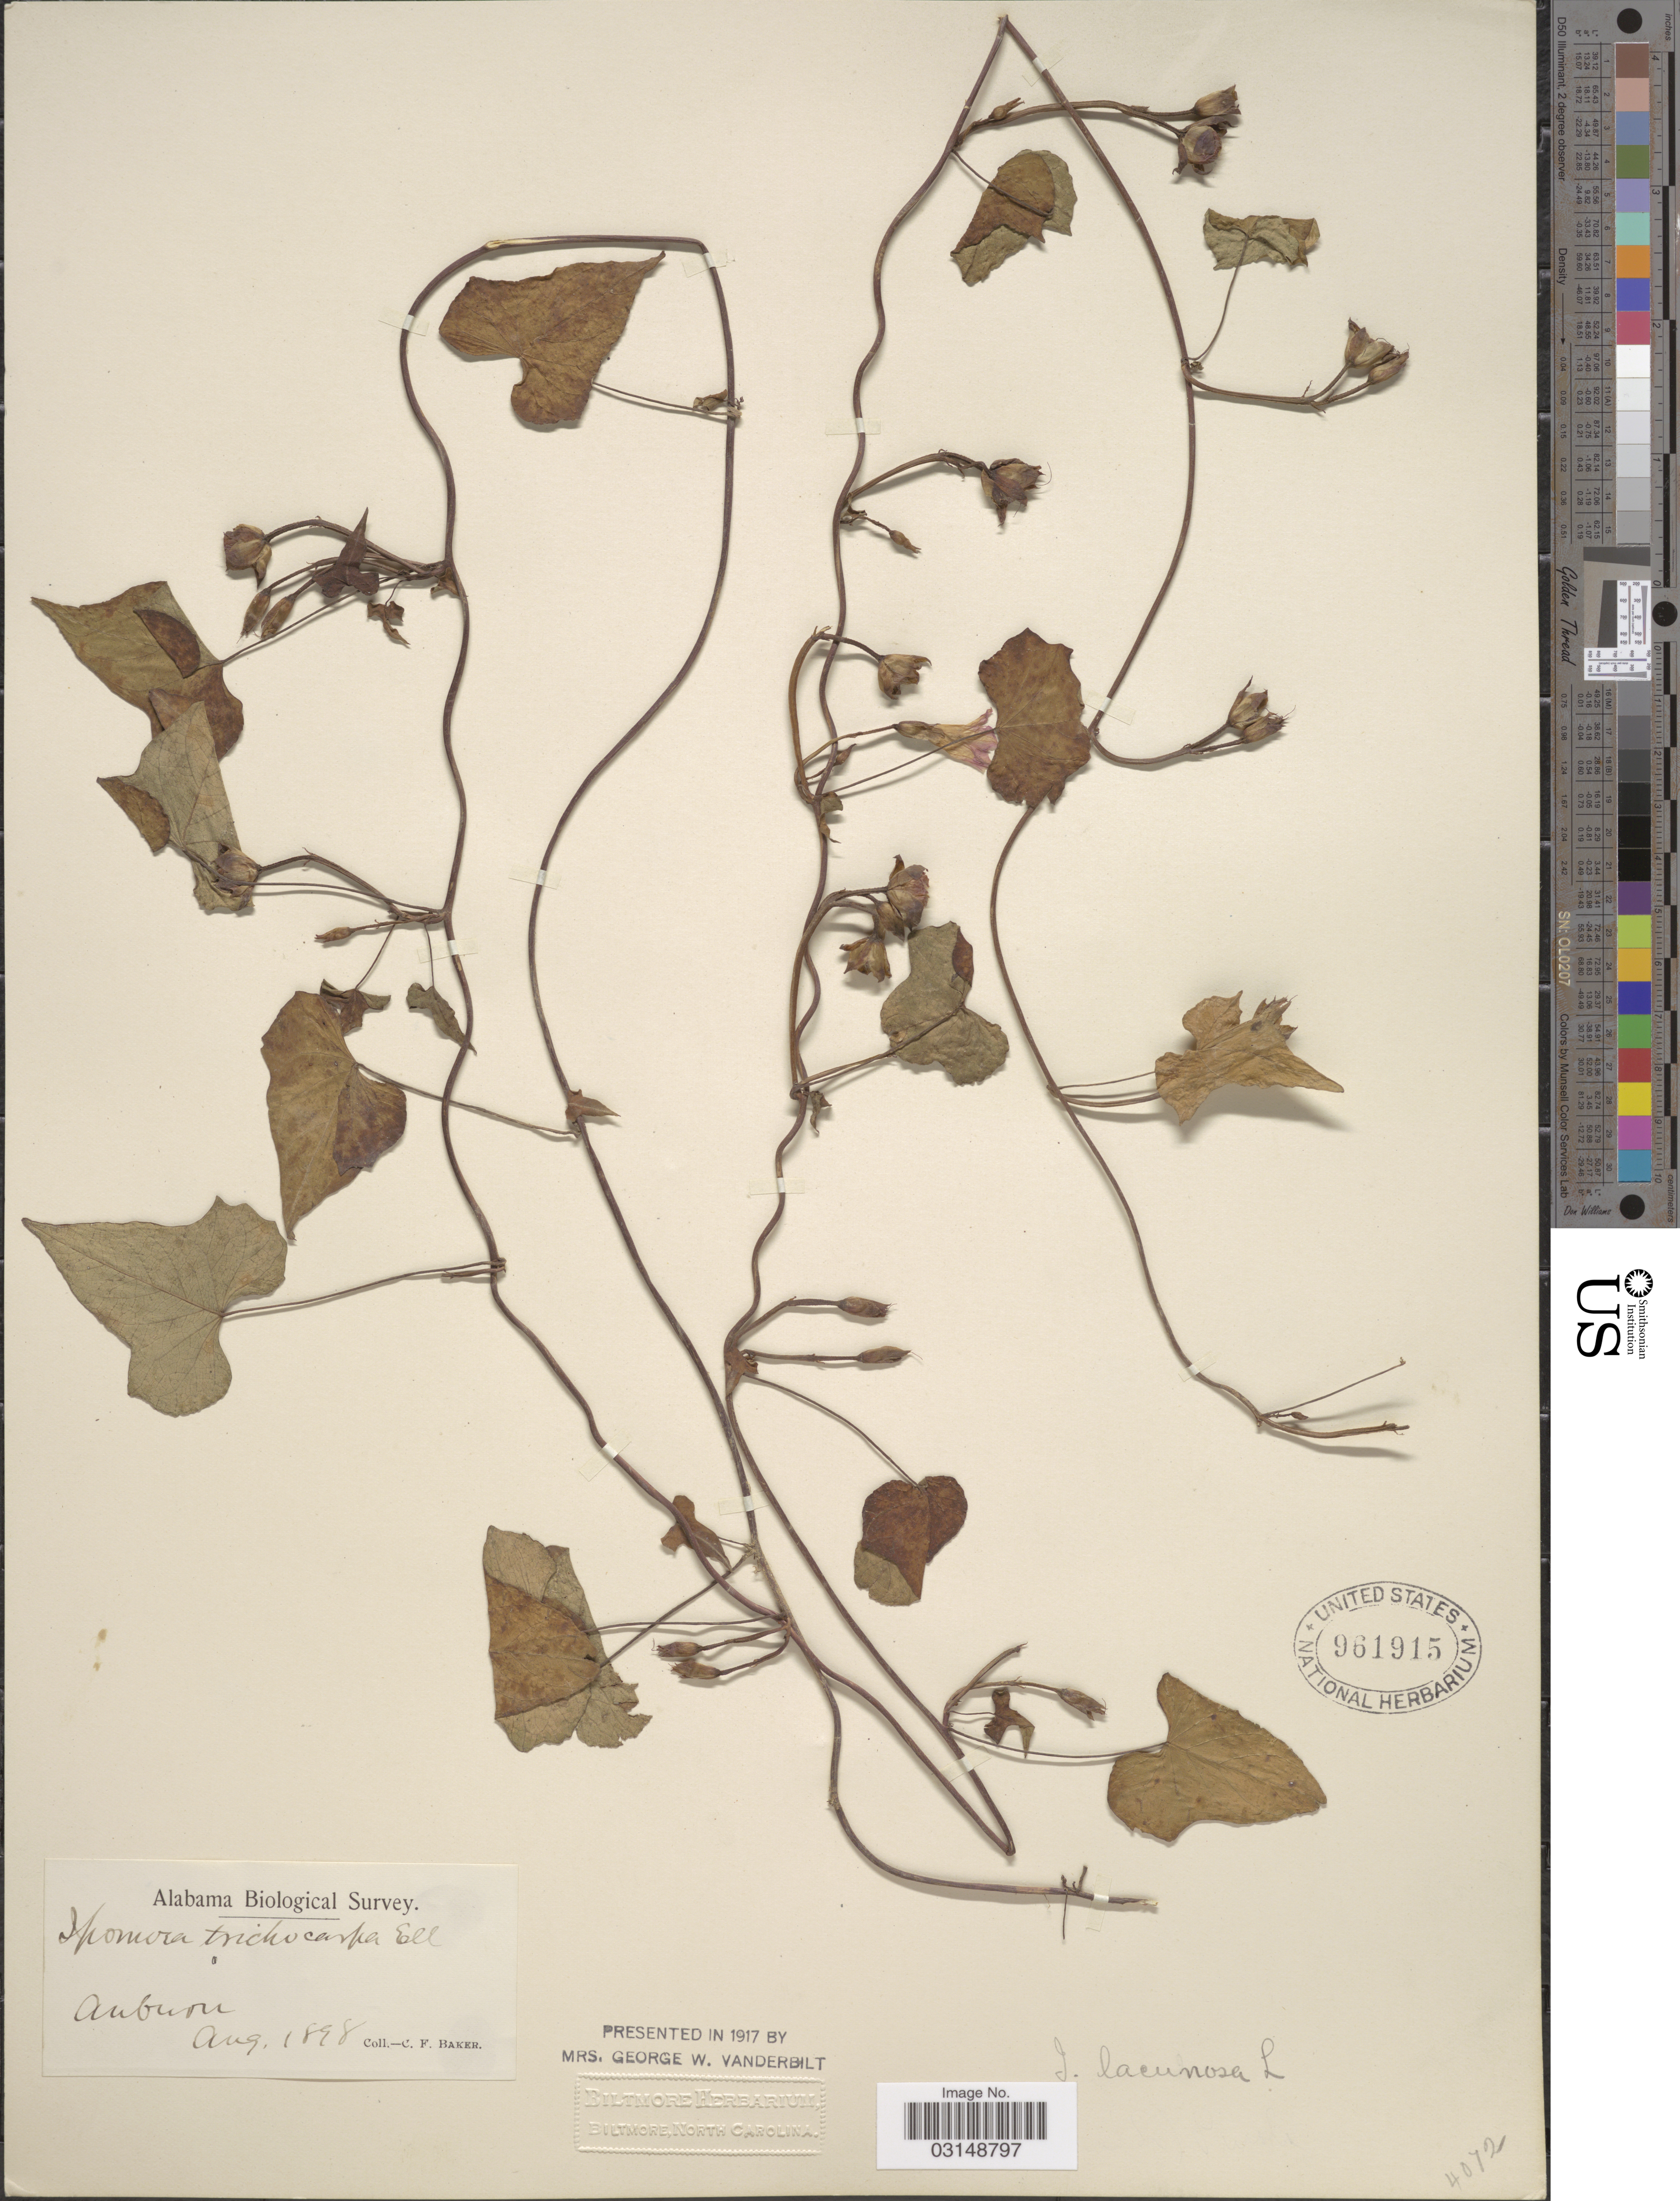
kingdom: Plantae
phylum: Tracheophyta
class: Magnoliopsida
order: Solanales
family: Convolvulaceae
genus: Ipomoea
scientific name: Ipomoea lacunosa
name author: L.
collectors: C. F. Baker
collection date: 1898-08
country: United States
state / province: Alabama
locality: Auburn.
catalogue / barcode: US 961915